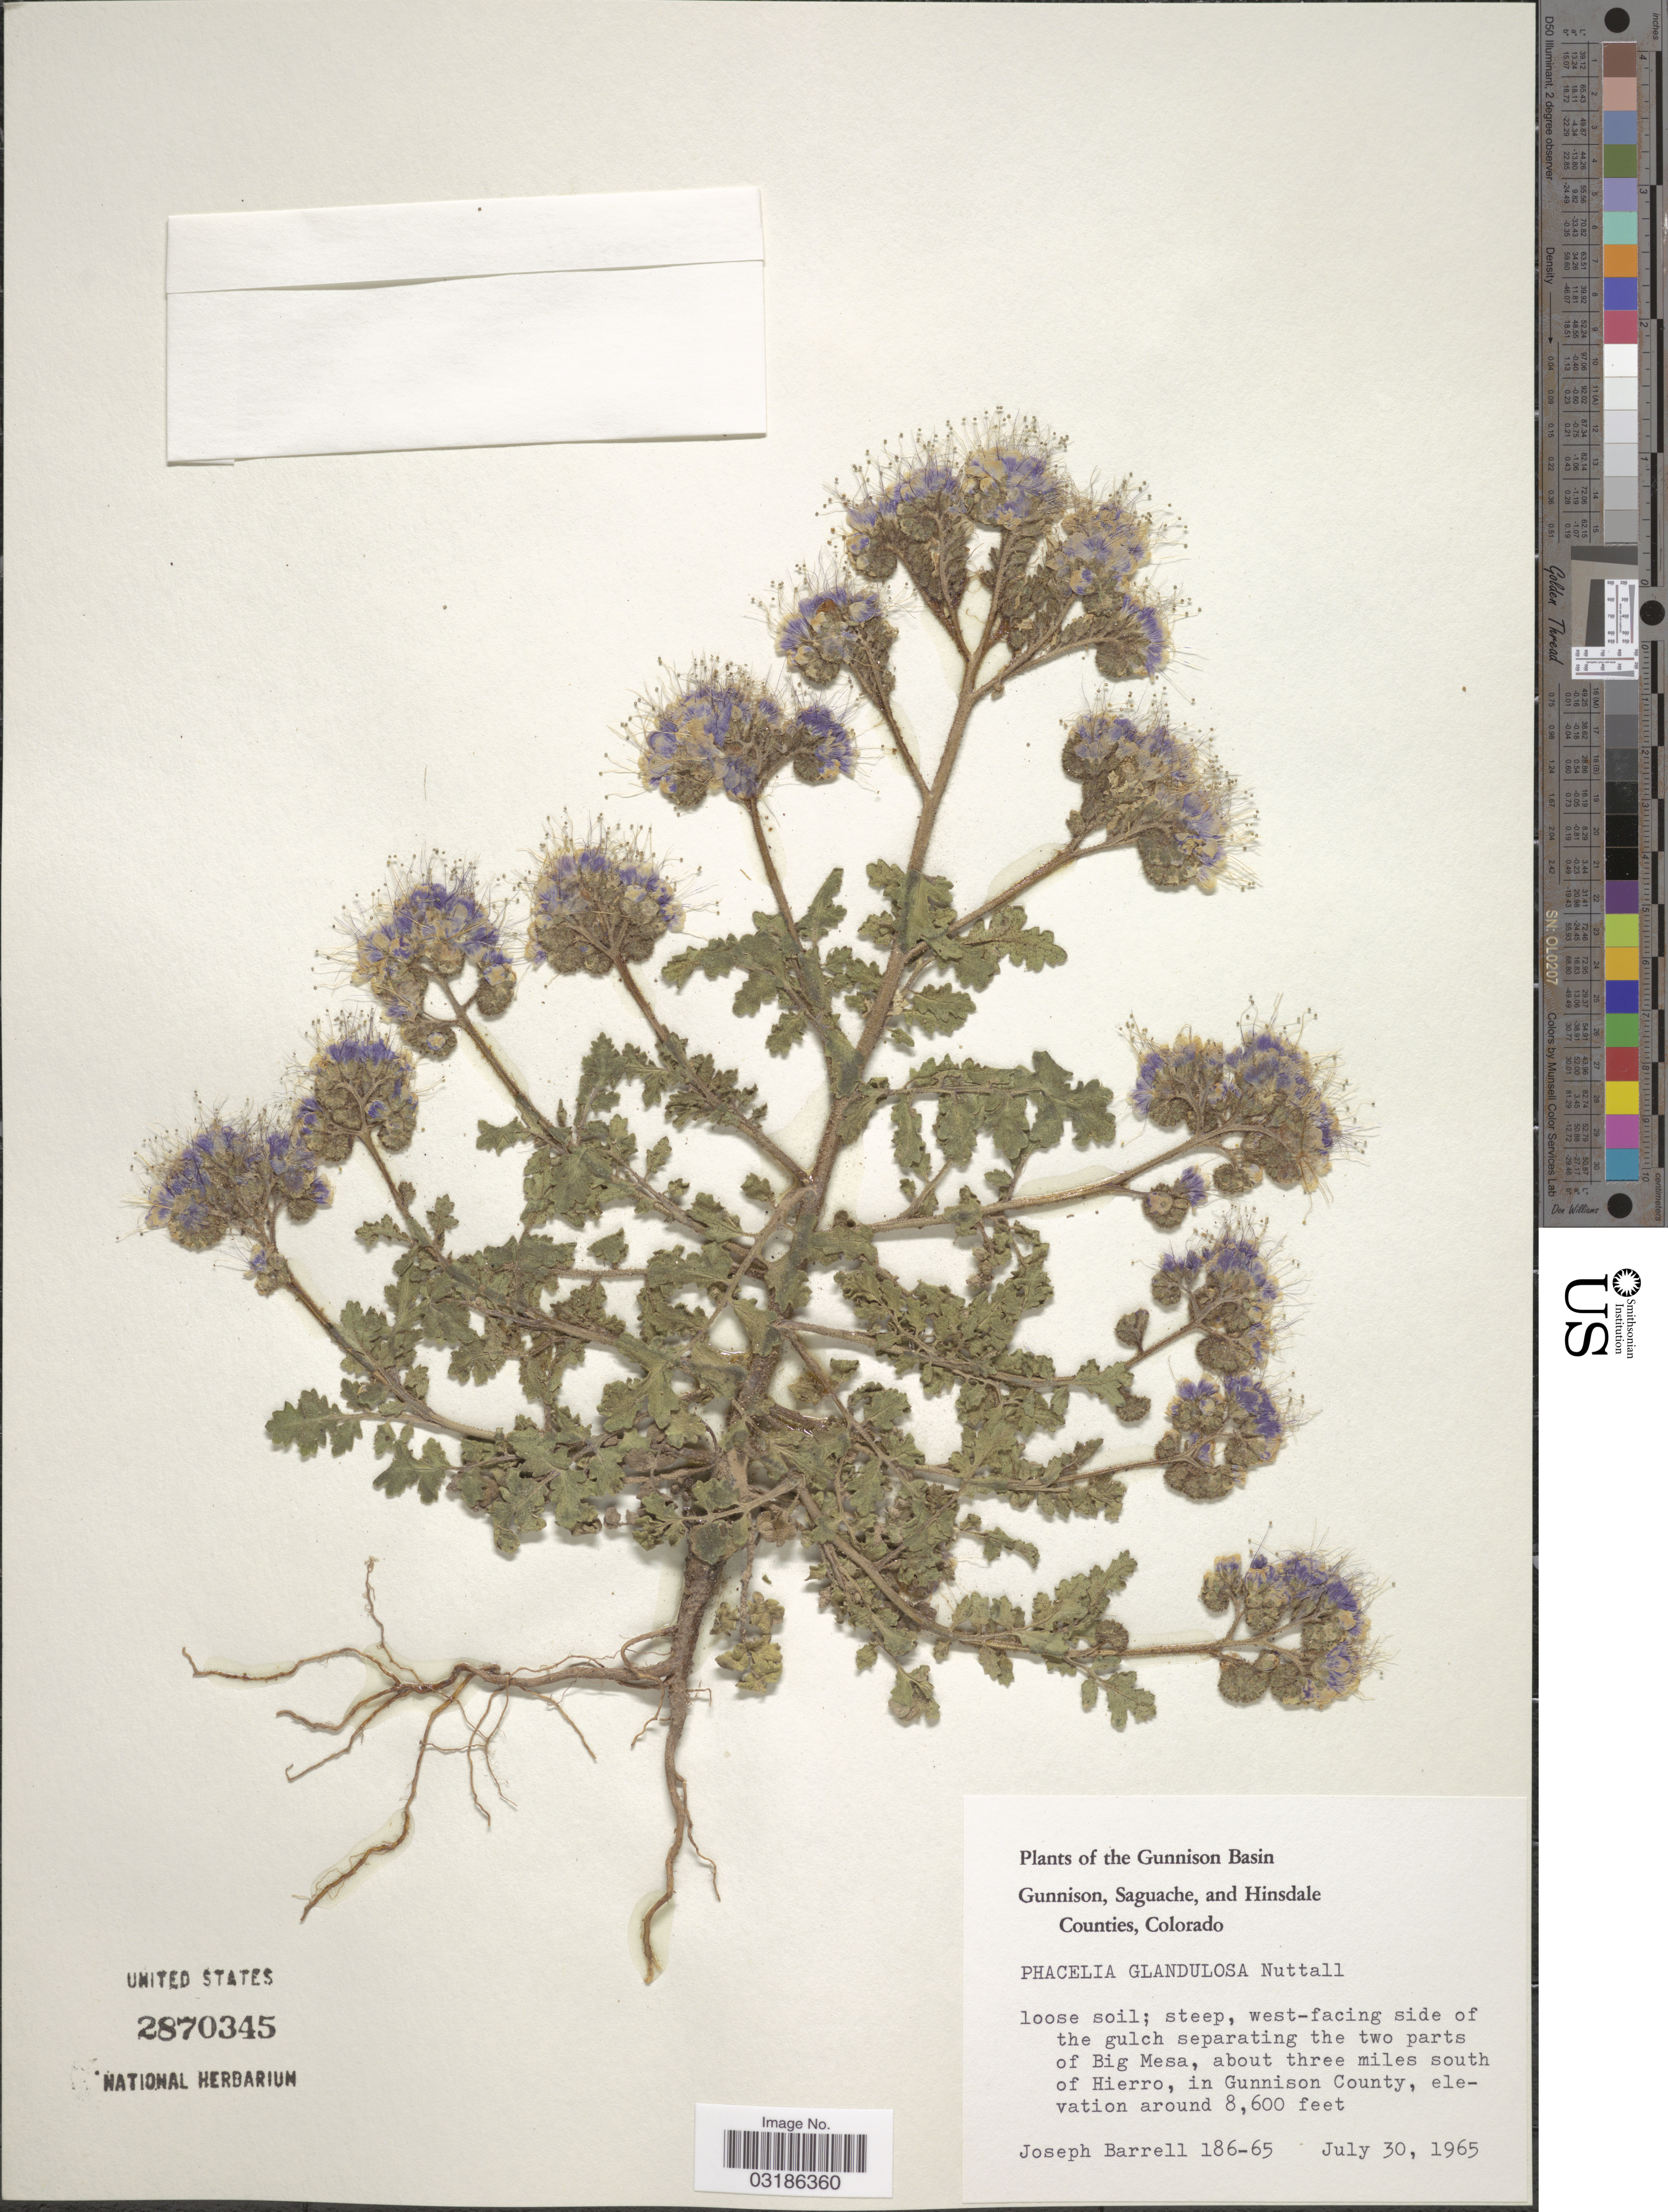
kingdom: Plantae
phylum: Tracheophyta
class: Magnoliopsida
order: Boraginales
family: Hydrophyllaceae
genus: Phacelia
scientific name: Phacelia glandulosa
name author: Nutt.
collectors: J. Barrell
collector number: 186-65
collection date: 1965-07-30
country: United States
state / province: Colorado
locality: Steep, west-facing side of the gulch separating the two parts of Big Mesa, about three miles south of Hierro, in Gunnison County.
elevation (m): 2621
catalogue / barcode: US 2870345